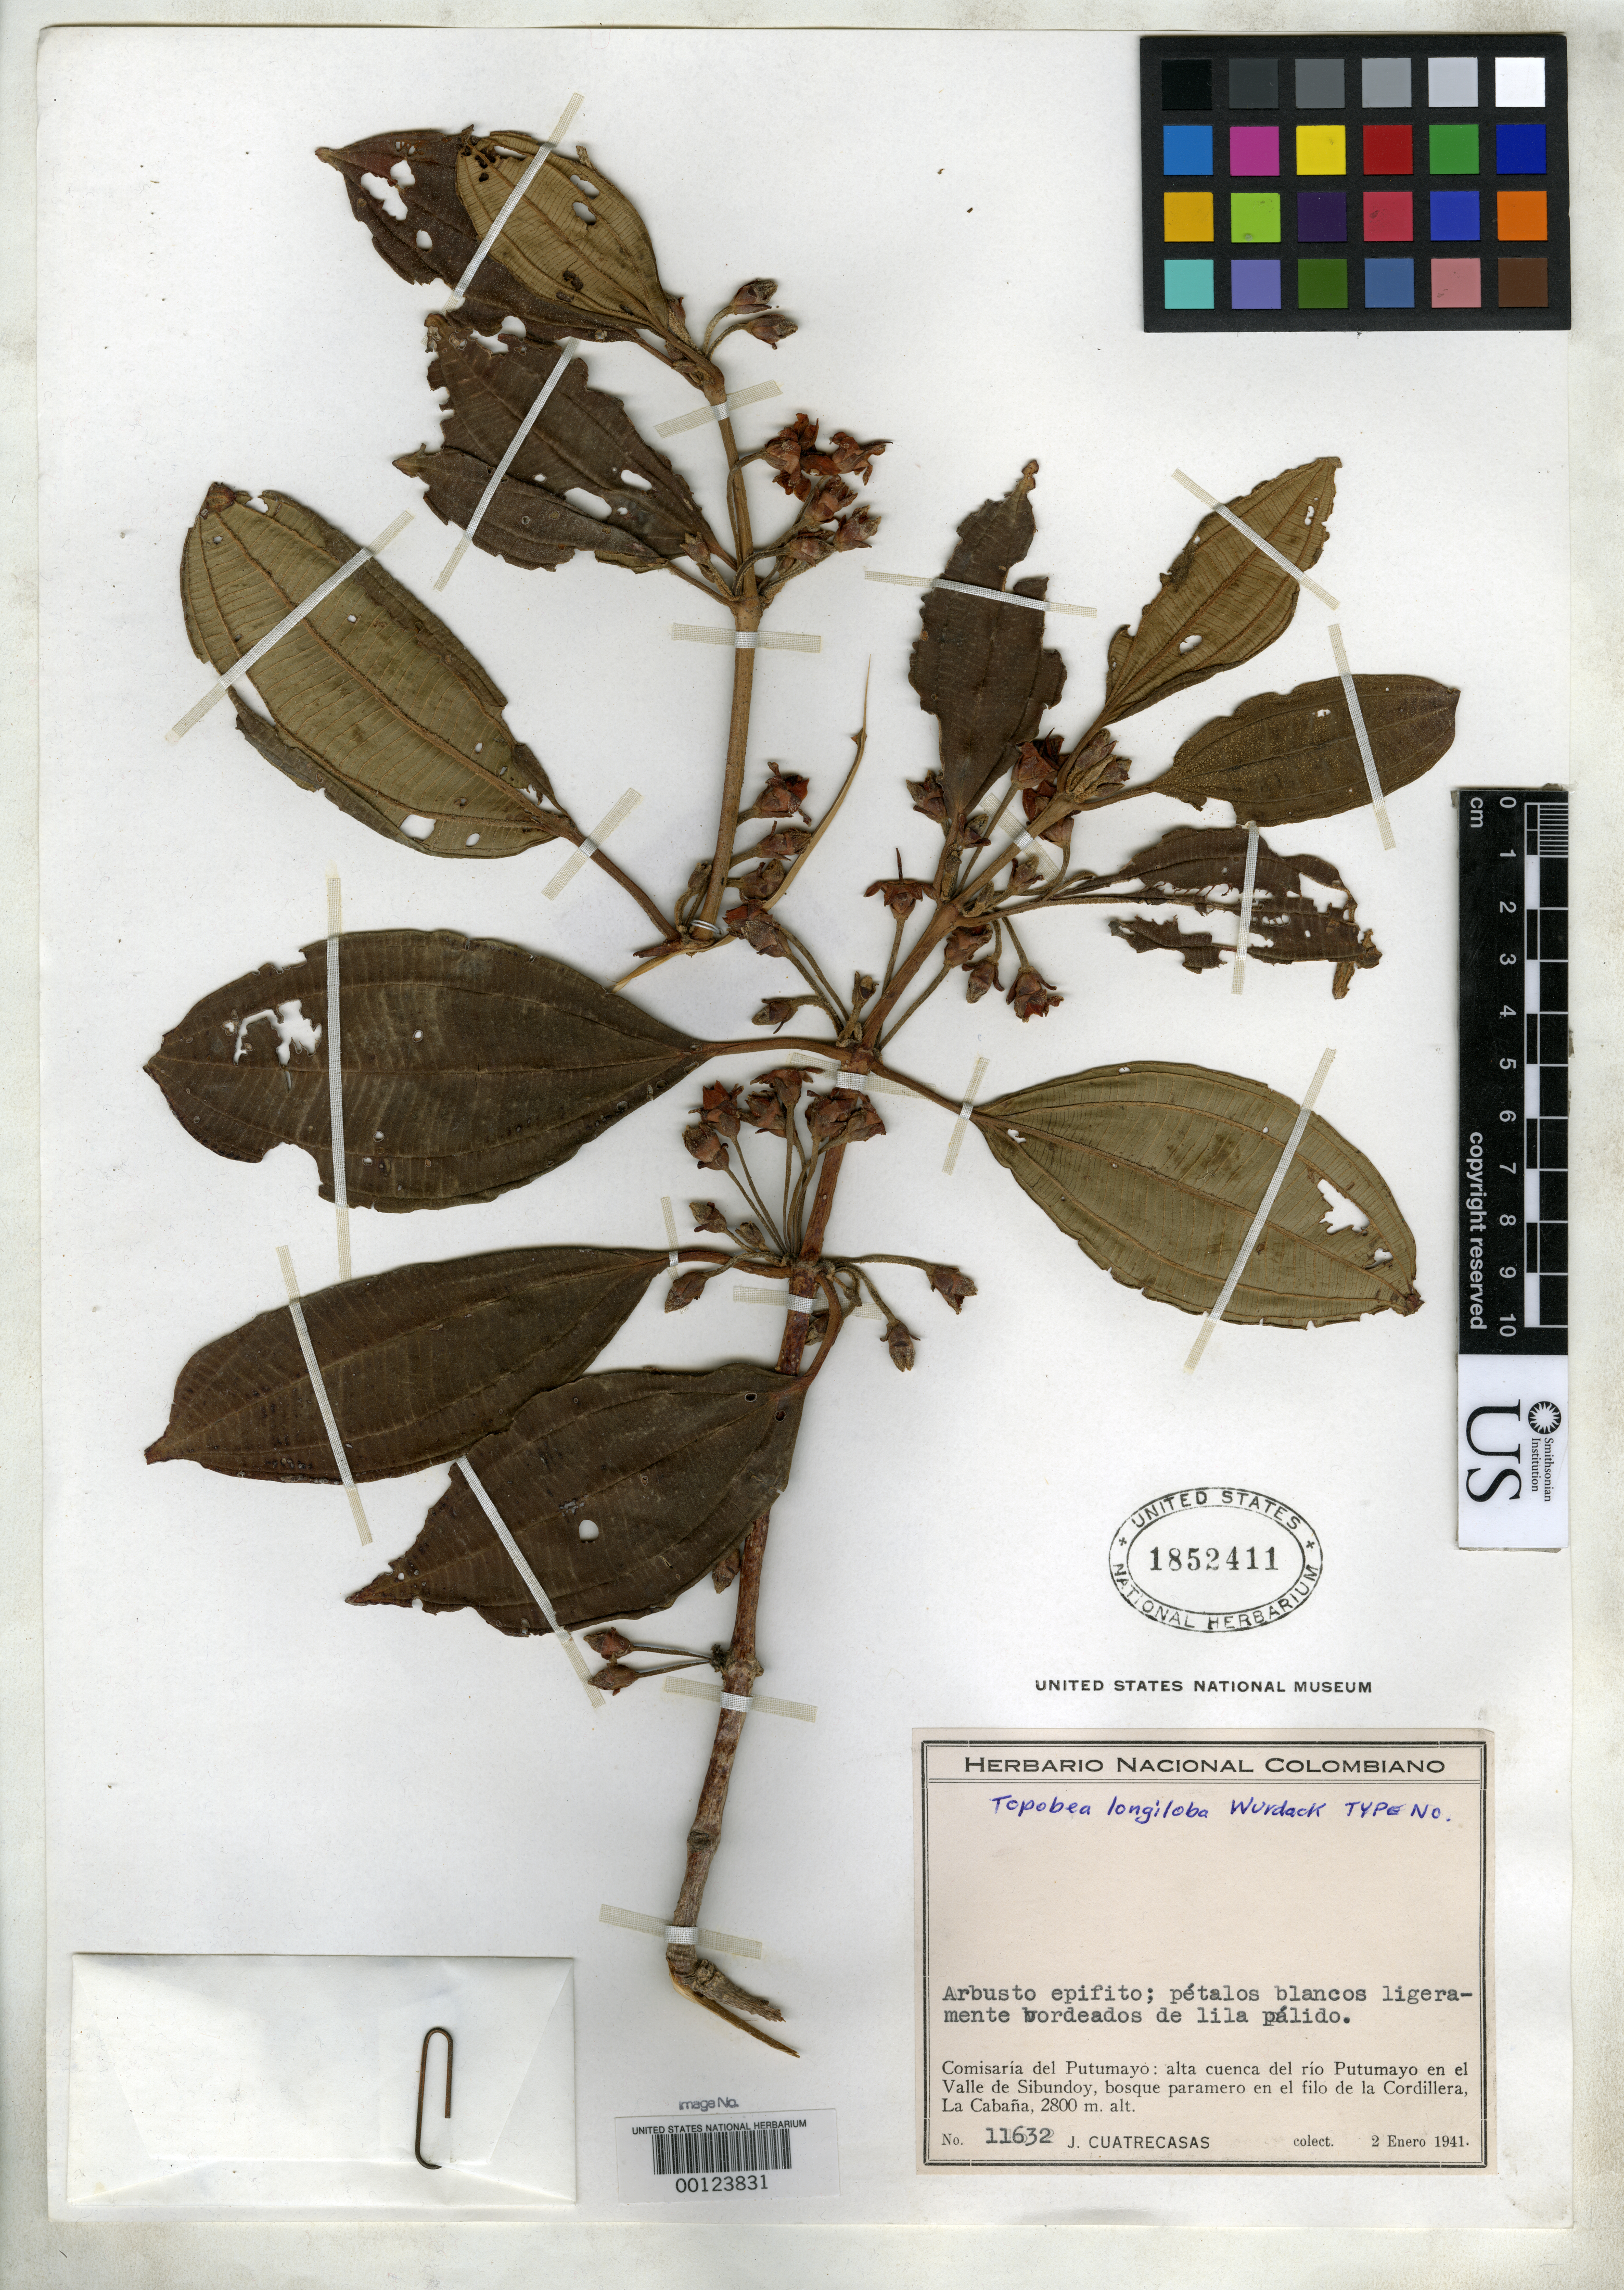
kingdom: Plantae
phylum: Tracheophyta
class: Magnoliopsida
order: Myrtales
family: Melastomataceae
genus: Topobea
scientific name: Topobea longiloba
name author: Wurdack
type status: Isotype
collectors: J. Cuatrecasas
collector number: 11632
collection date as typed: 02 Jan 1941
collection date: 1941-01-02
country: Colombia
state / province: Putumayo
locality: Alta del Rio Putumayo en El Valle de Sibundoy, Filo de La Cordillera, La Cabana.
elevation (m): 2800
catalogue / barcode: US 1852411